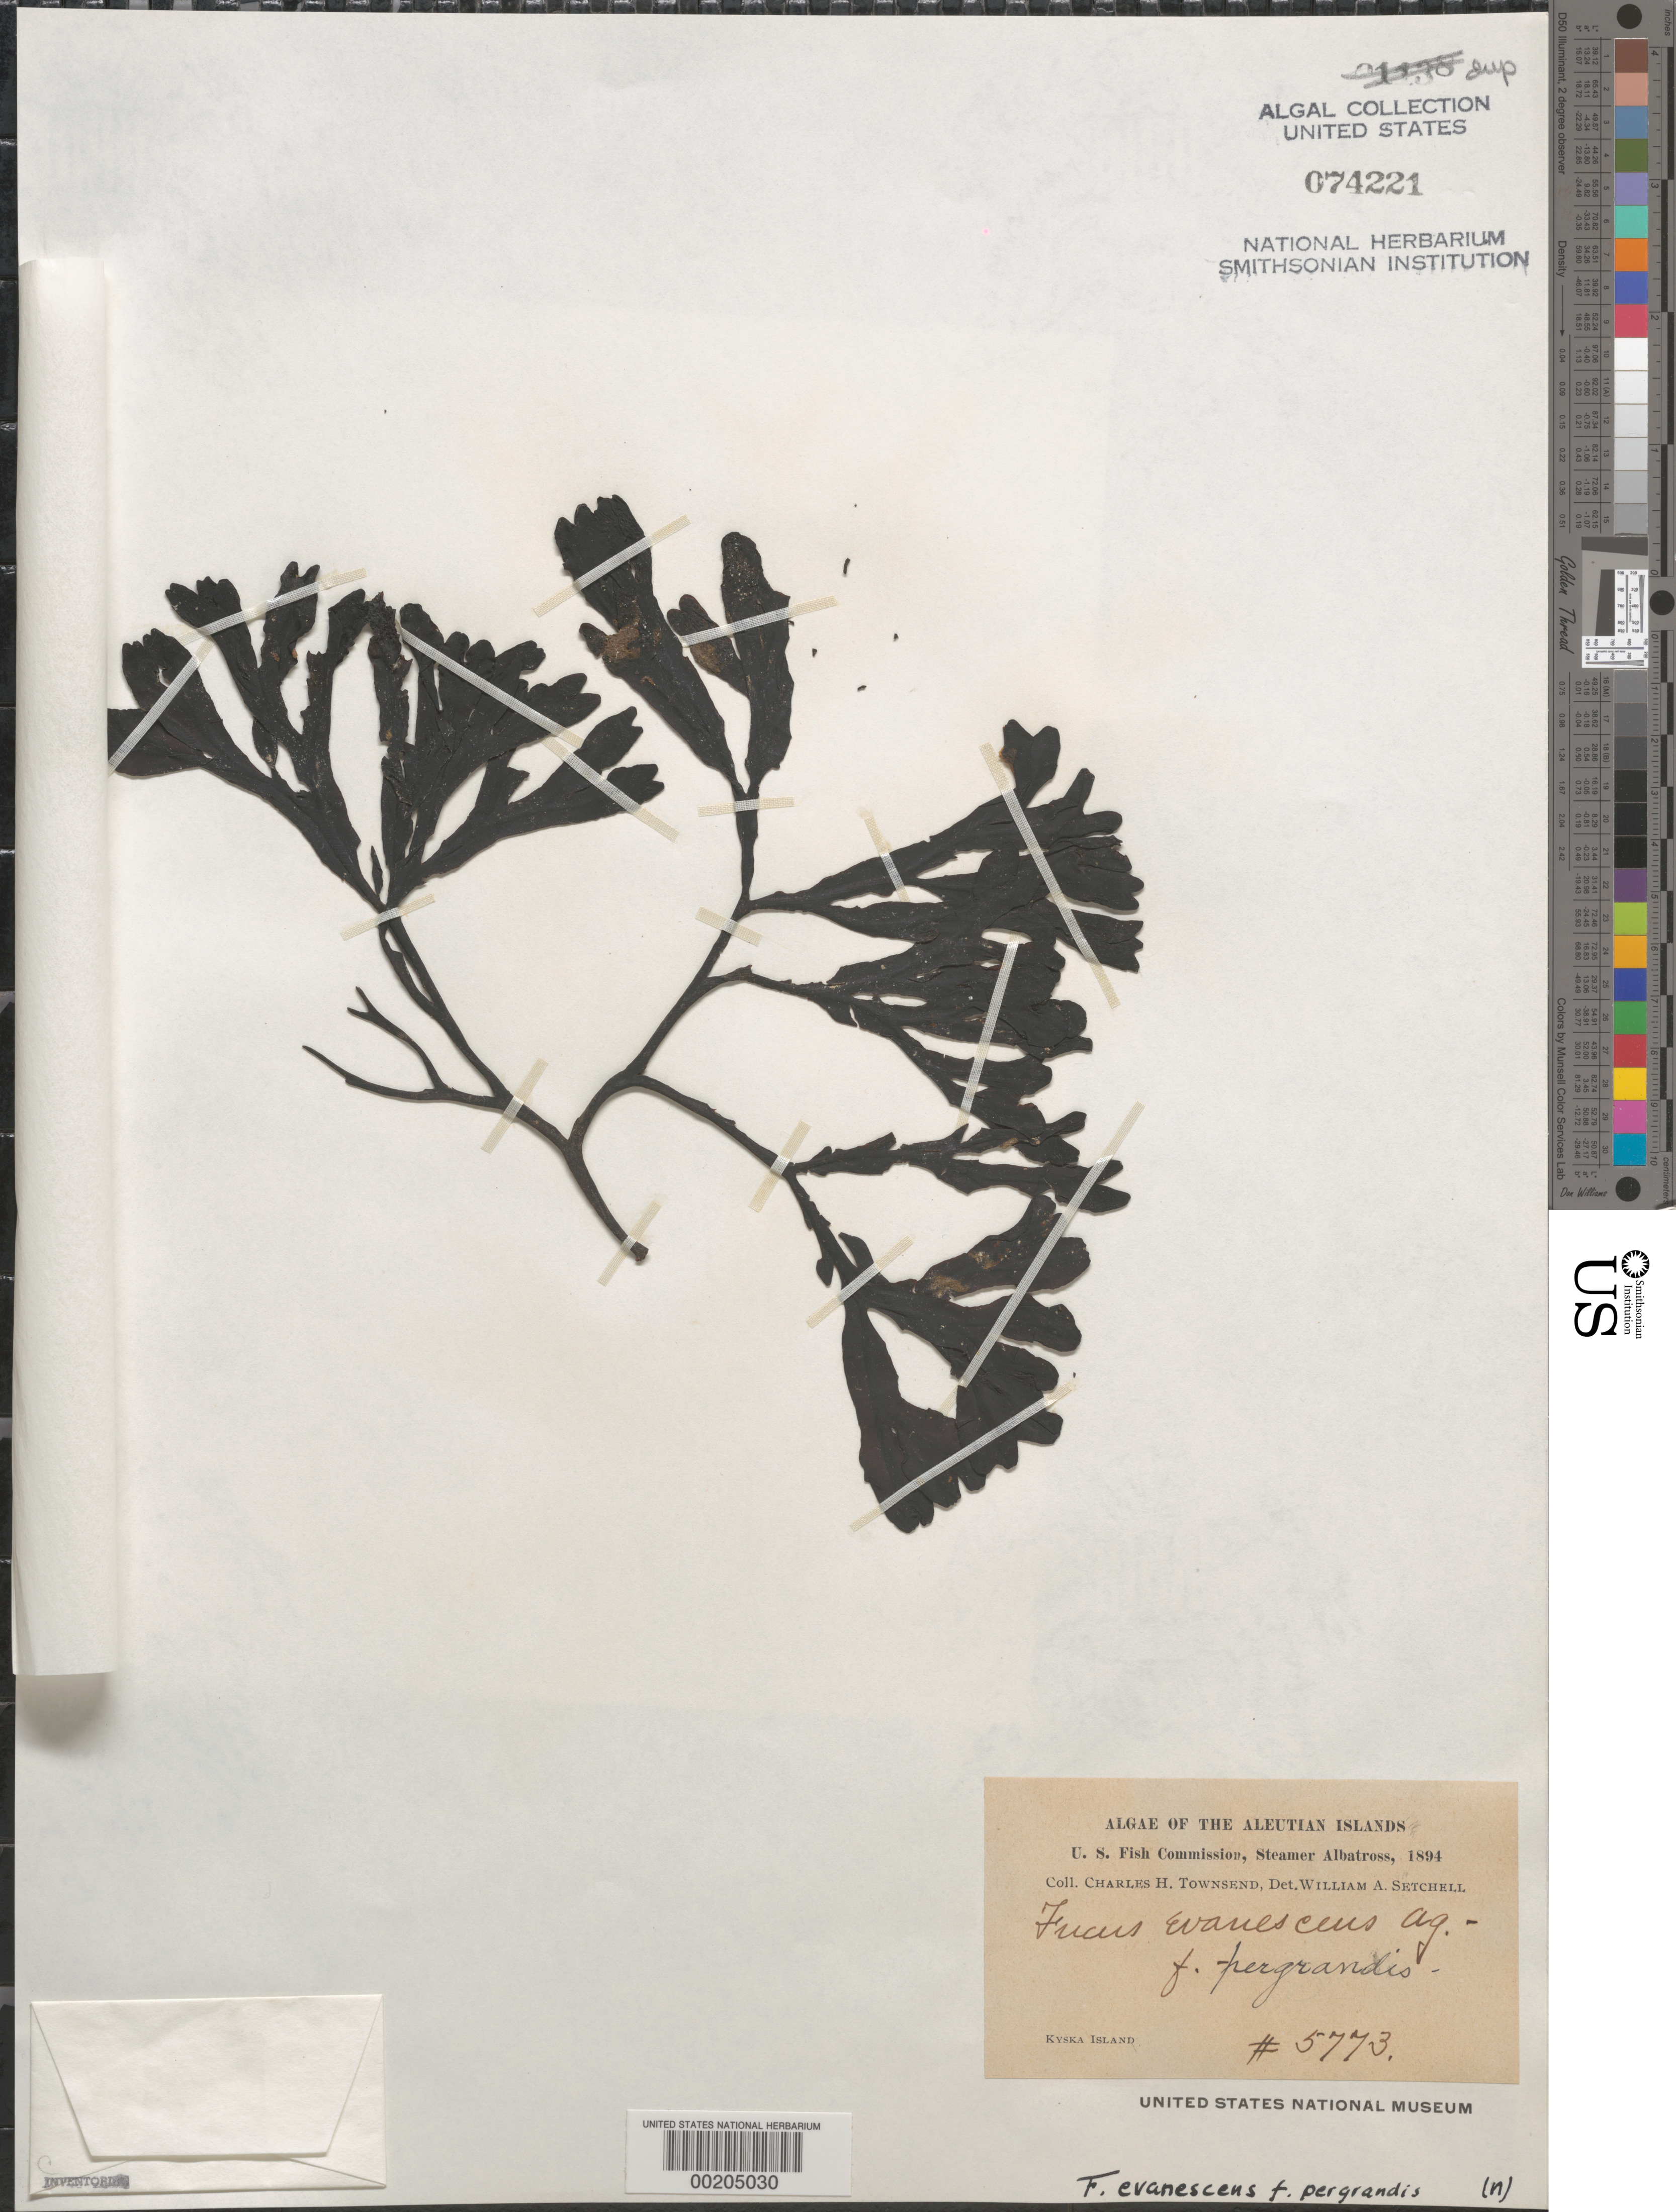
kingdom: Chromista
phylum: Ochrophyta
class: Phaeophyceae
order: Fucales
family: Fucaceae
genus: Fucus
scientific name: Fucus distichus subsp. evanescens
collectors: C. H. Townsend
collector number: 5773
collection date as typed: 1894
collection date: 1894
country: United States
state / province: Alaska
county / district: Aleutian Islands Division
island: Kiska Island (Kyska Island)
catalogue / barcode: US 74221